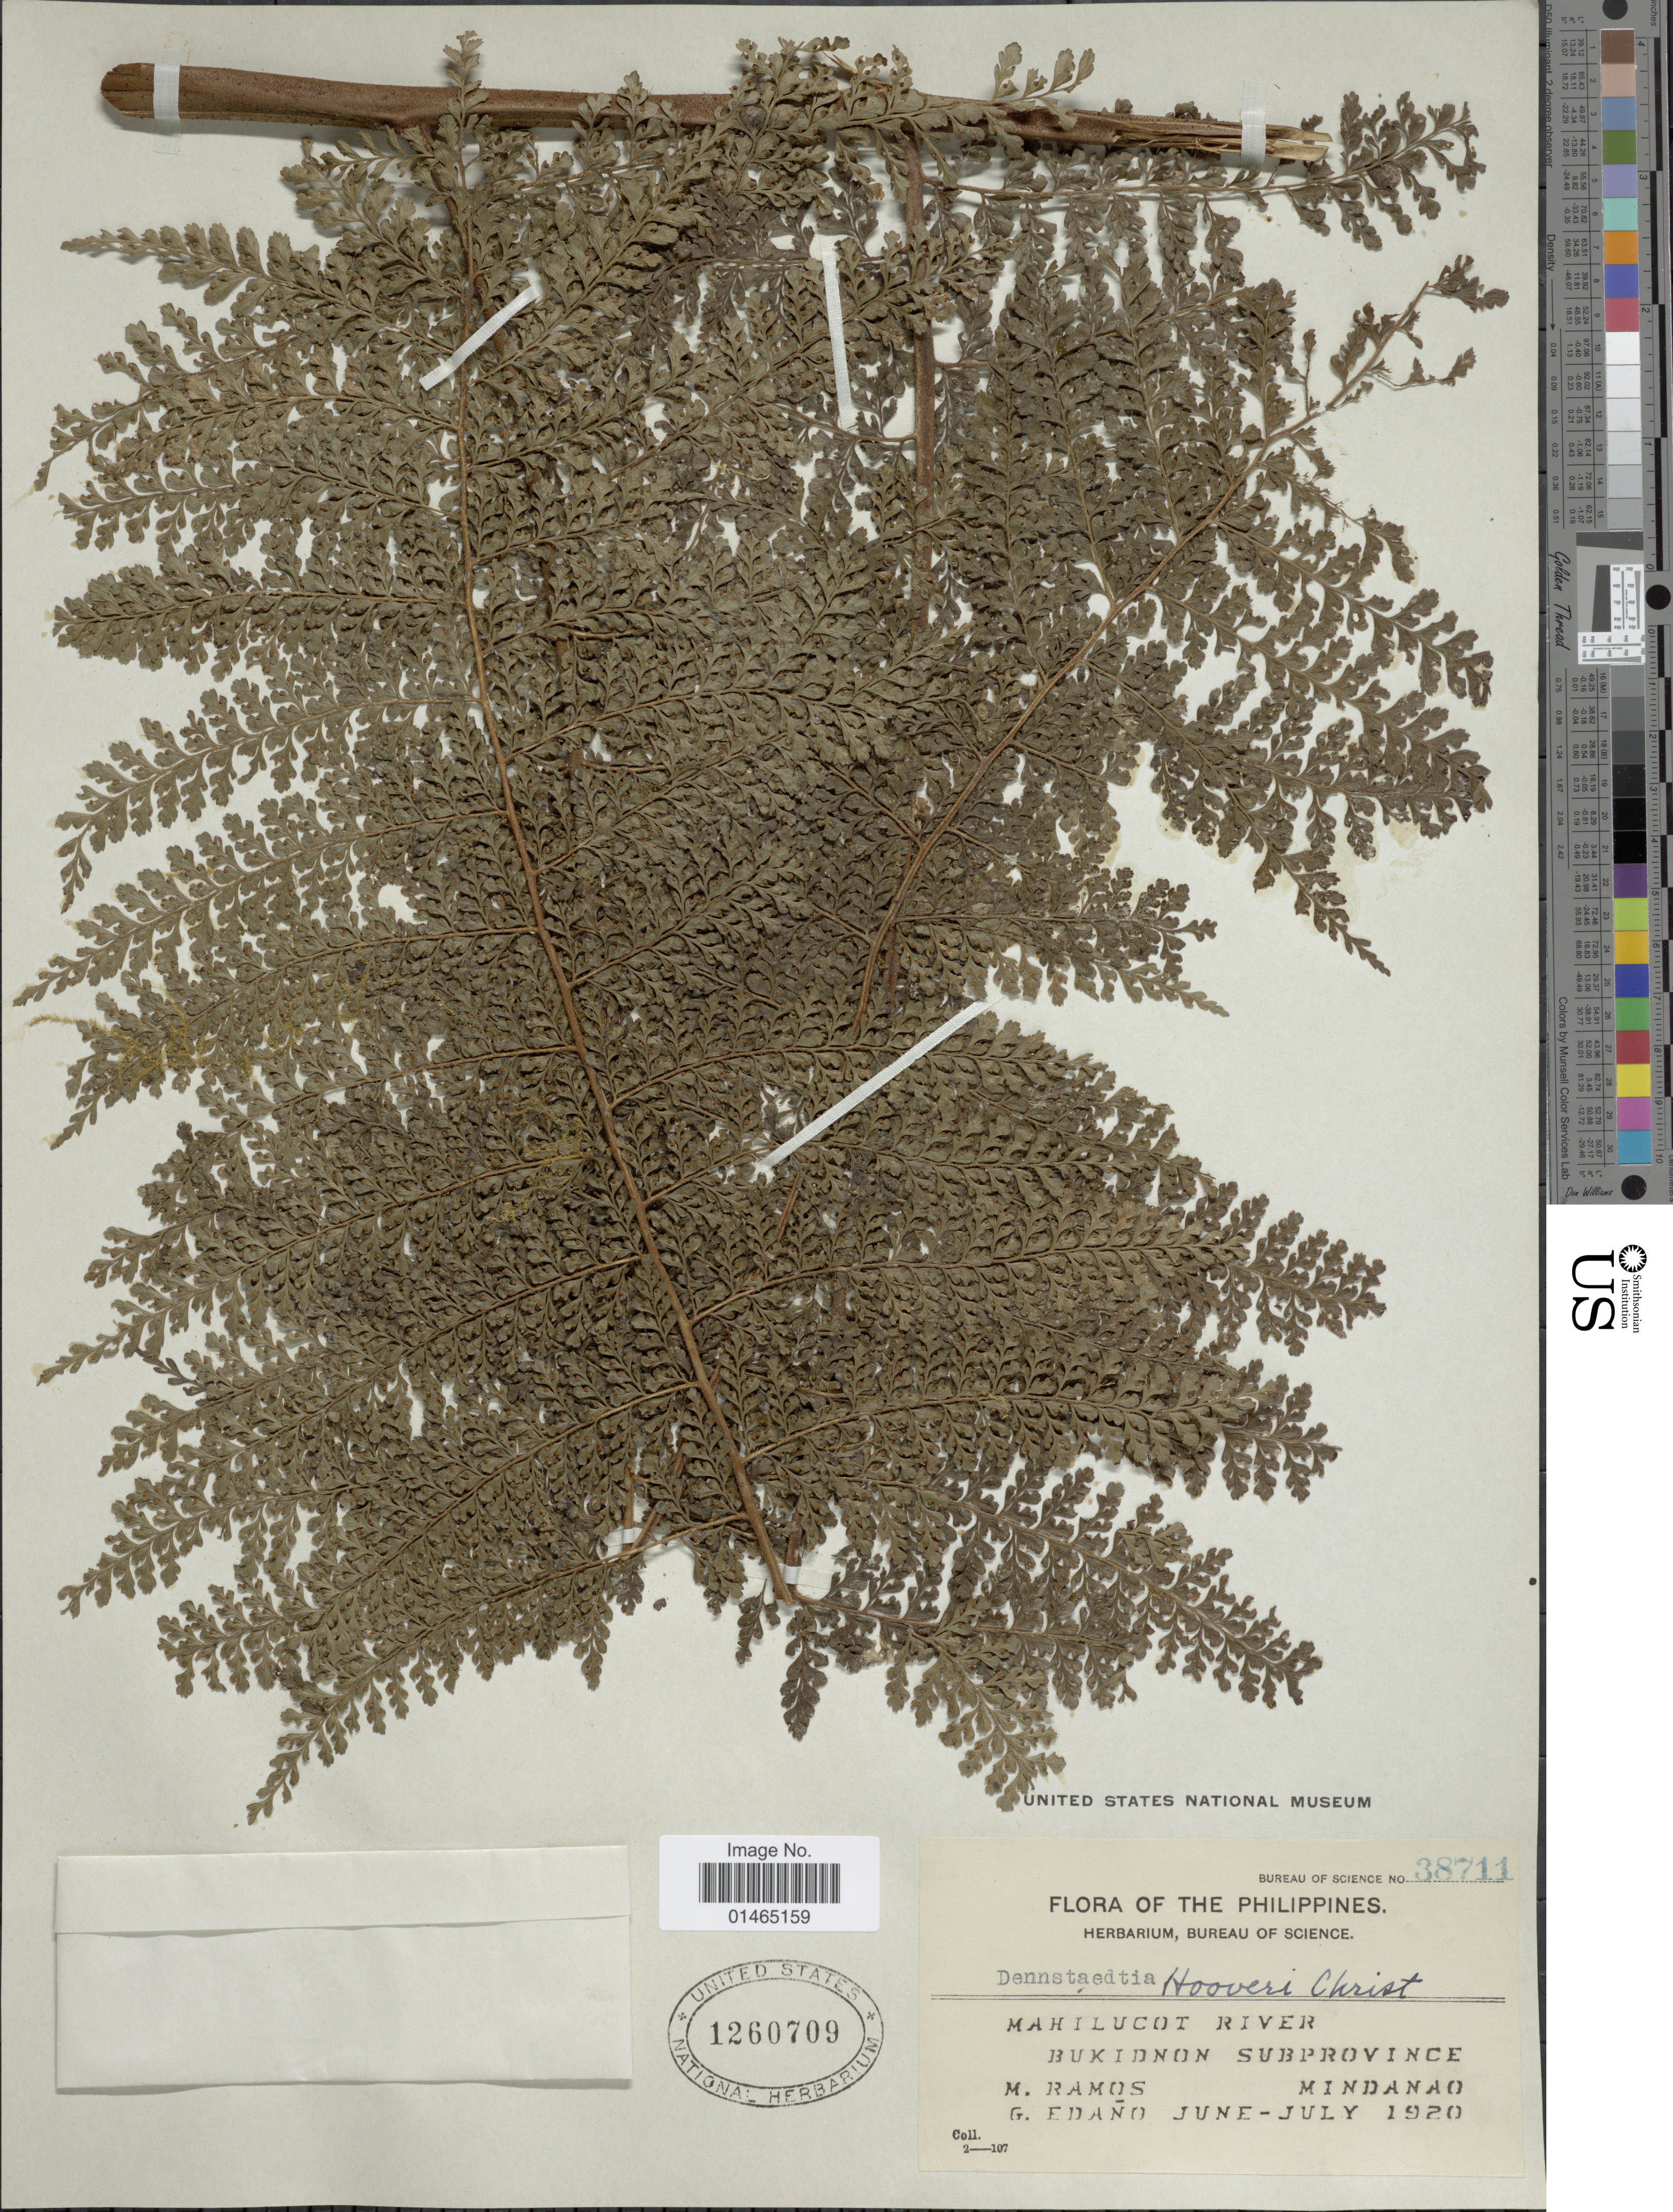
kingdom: Plantae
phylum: Tracheophyta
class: Polypodiopsida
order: Polypodiales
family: Dennstaedtiaceae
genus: Dennstaedtia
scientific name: Dennstaedtia hooveri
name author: Christ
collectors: M. Ramos & G. Edaño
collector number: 38711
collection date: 1920-06/1920-07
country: Philippines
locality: Mahilucot River. Bukidnon Subprovince. Mindanao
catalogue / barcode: US 1260709